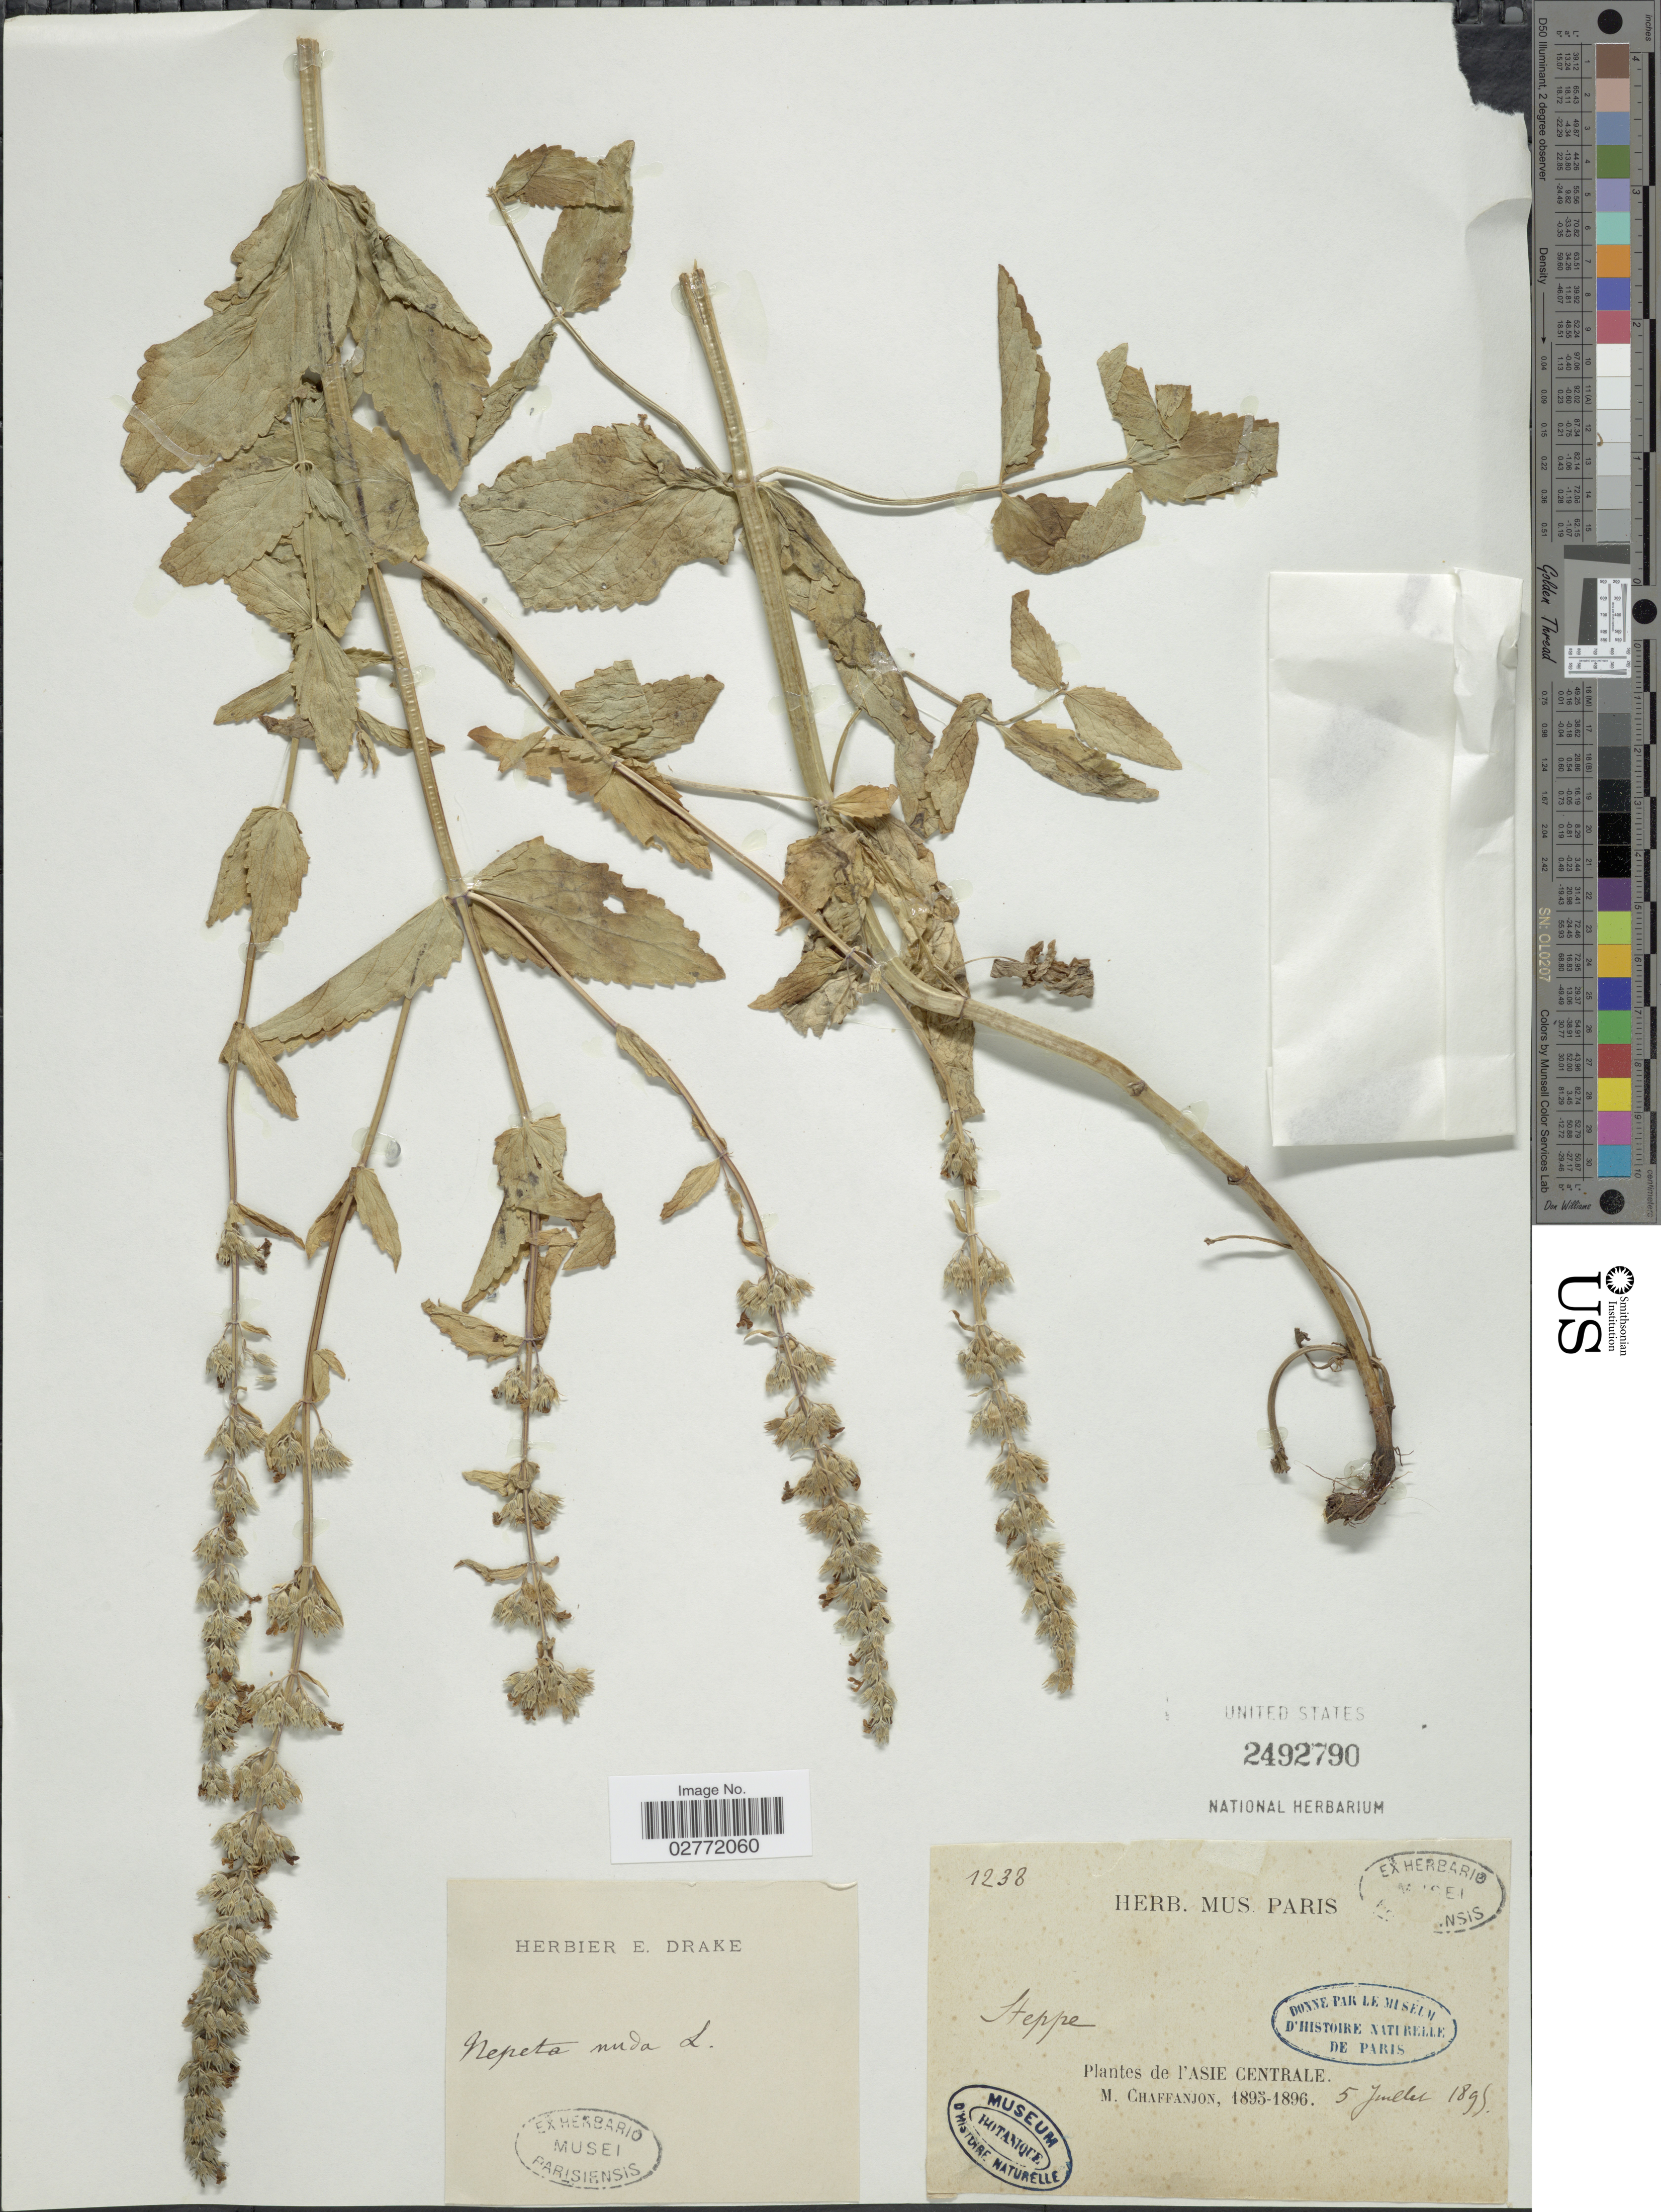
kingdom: Plantae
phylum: Tracheophyta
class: Magnoliopsida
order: Lamiales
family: Lamiaceae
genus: Nepeta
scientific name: Nepeta nuda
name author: L.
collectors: M. Chaffanjon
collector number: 1238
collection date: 1895-07-05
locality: L'Asie Centrale.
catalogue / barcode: US 2492790